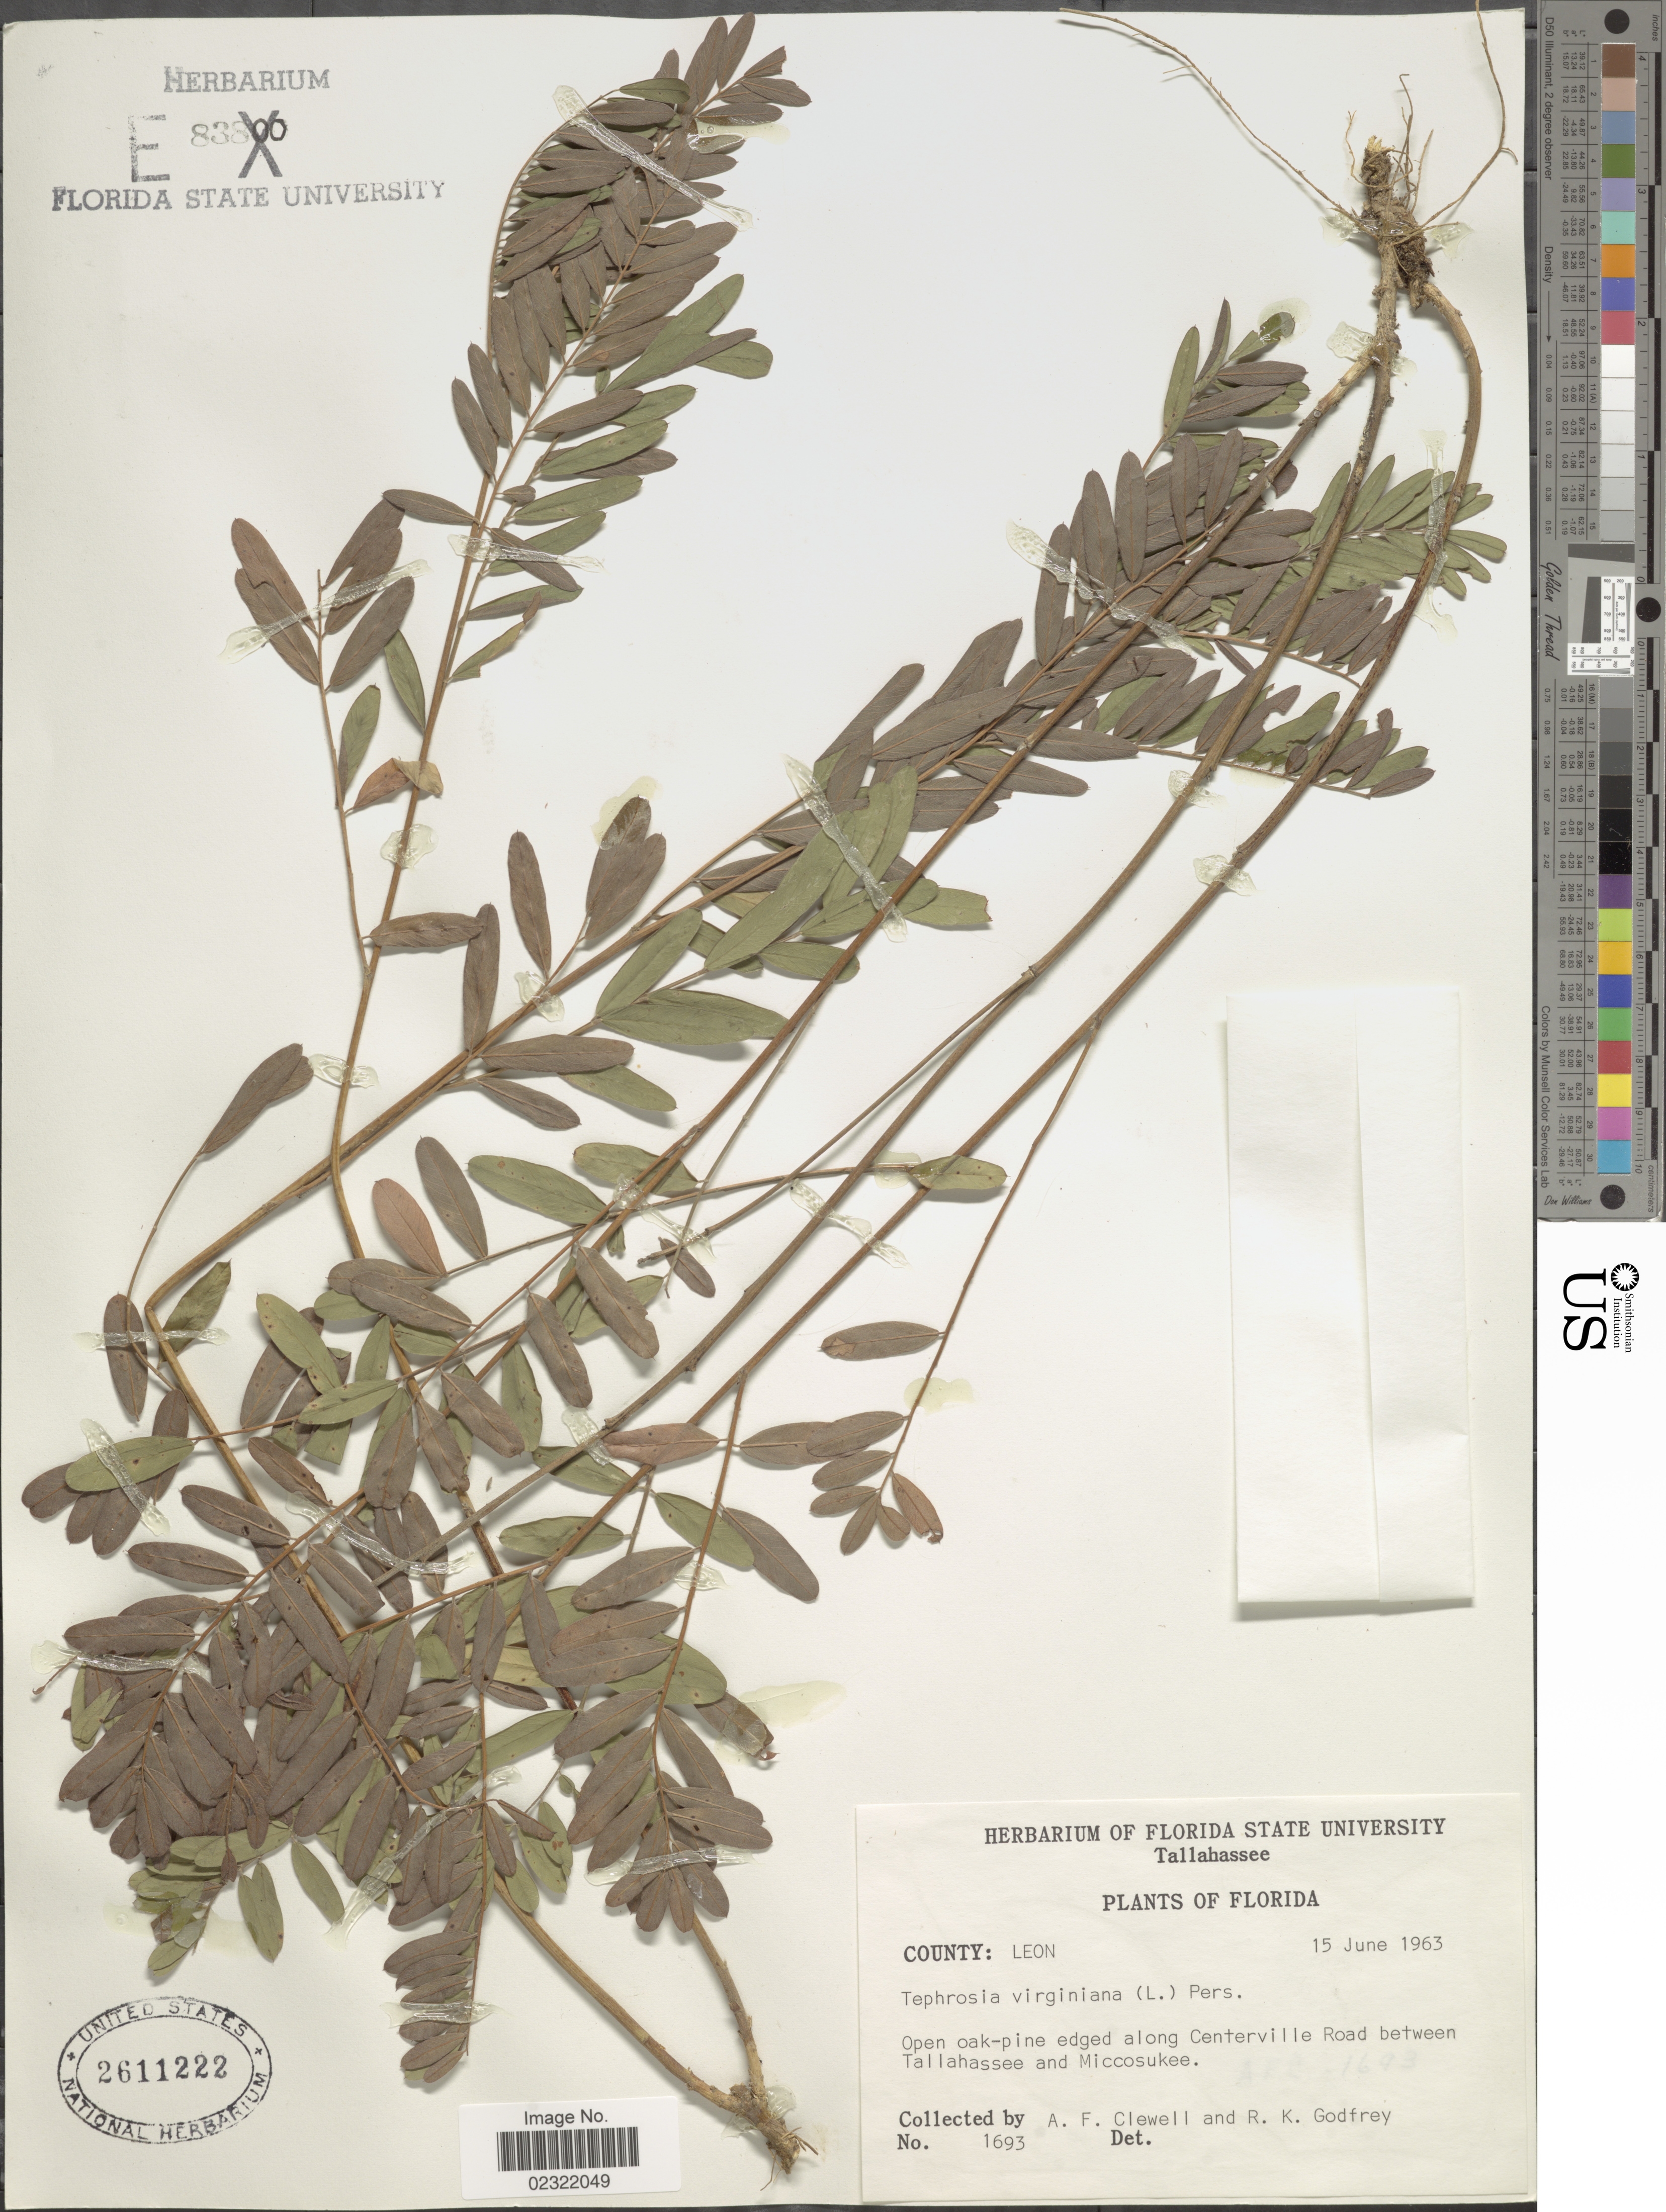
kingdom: Plantae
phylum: Tracheophyta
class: Magnoliopsida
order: Fabales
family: Fabaceae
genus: Tephrosia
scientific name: Tephrosia virginiana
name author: (L.) Pers.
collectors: A. Clewell & R. K. Godfrey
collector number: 1693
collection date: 1963-06-15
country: United States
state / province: Florida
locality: Leon, Open oak-pine edges along Centerville Road between Tallahassee and Miccosukee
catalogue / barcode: US 2611222